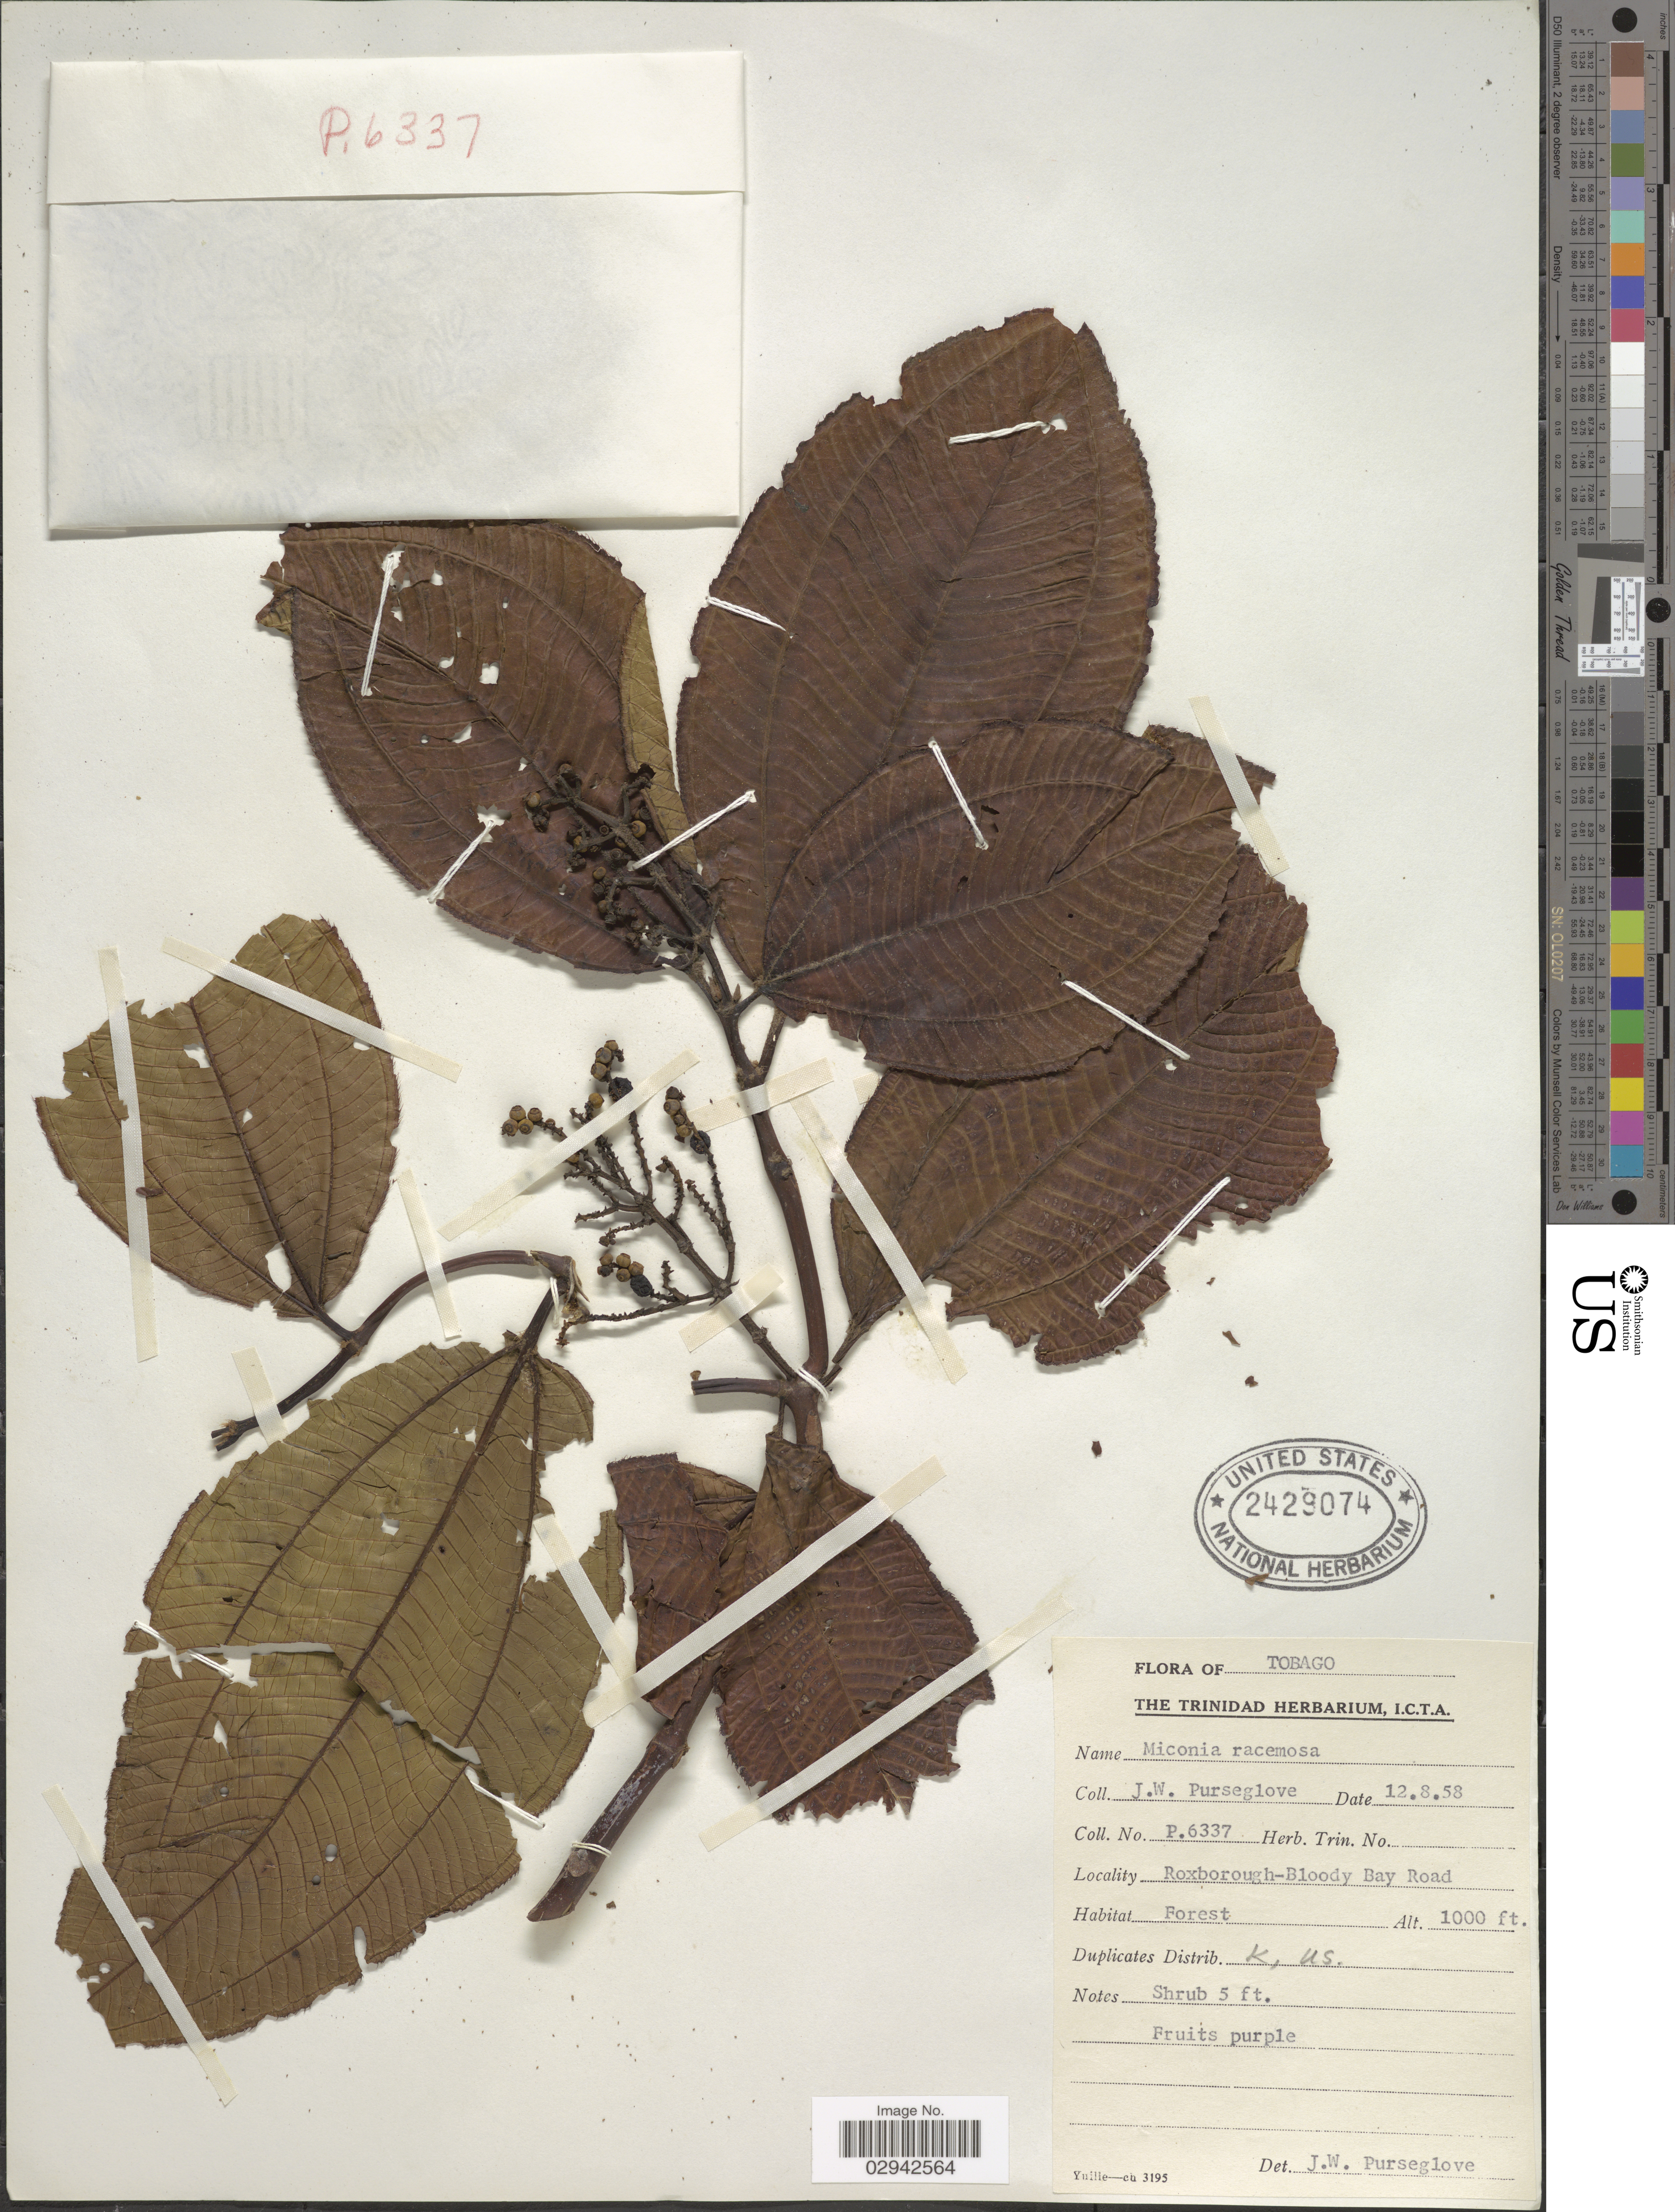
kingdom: Plantae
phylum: Tracheophyta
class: Magnoliopsida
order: Myrtales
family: Melastomataceae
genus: Miconia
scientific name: Miconia racemosa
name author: (Aubl.) DC.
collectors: J. Purseglove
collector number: P. 6337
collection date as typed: Transcribed d/m/y: 12/8/58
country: Trinidad and Tobago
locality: Tobago, Roxborough-Bloody Bay Road.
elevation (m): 305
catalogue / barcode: US 2429074